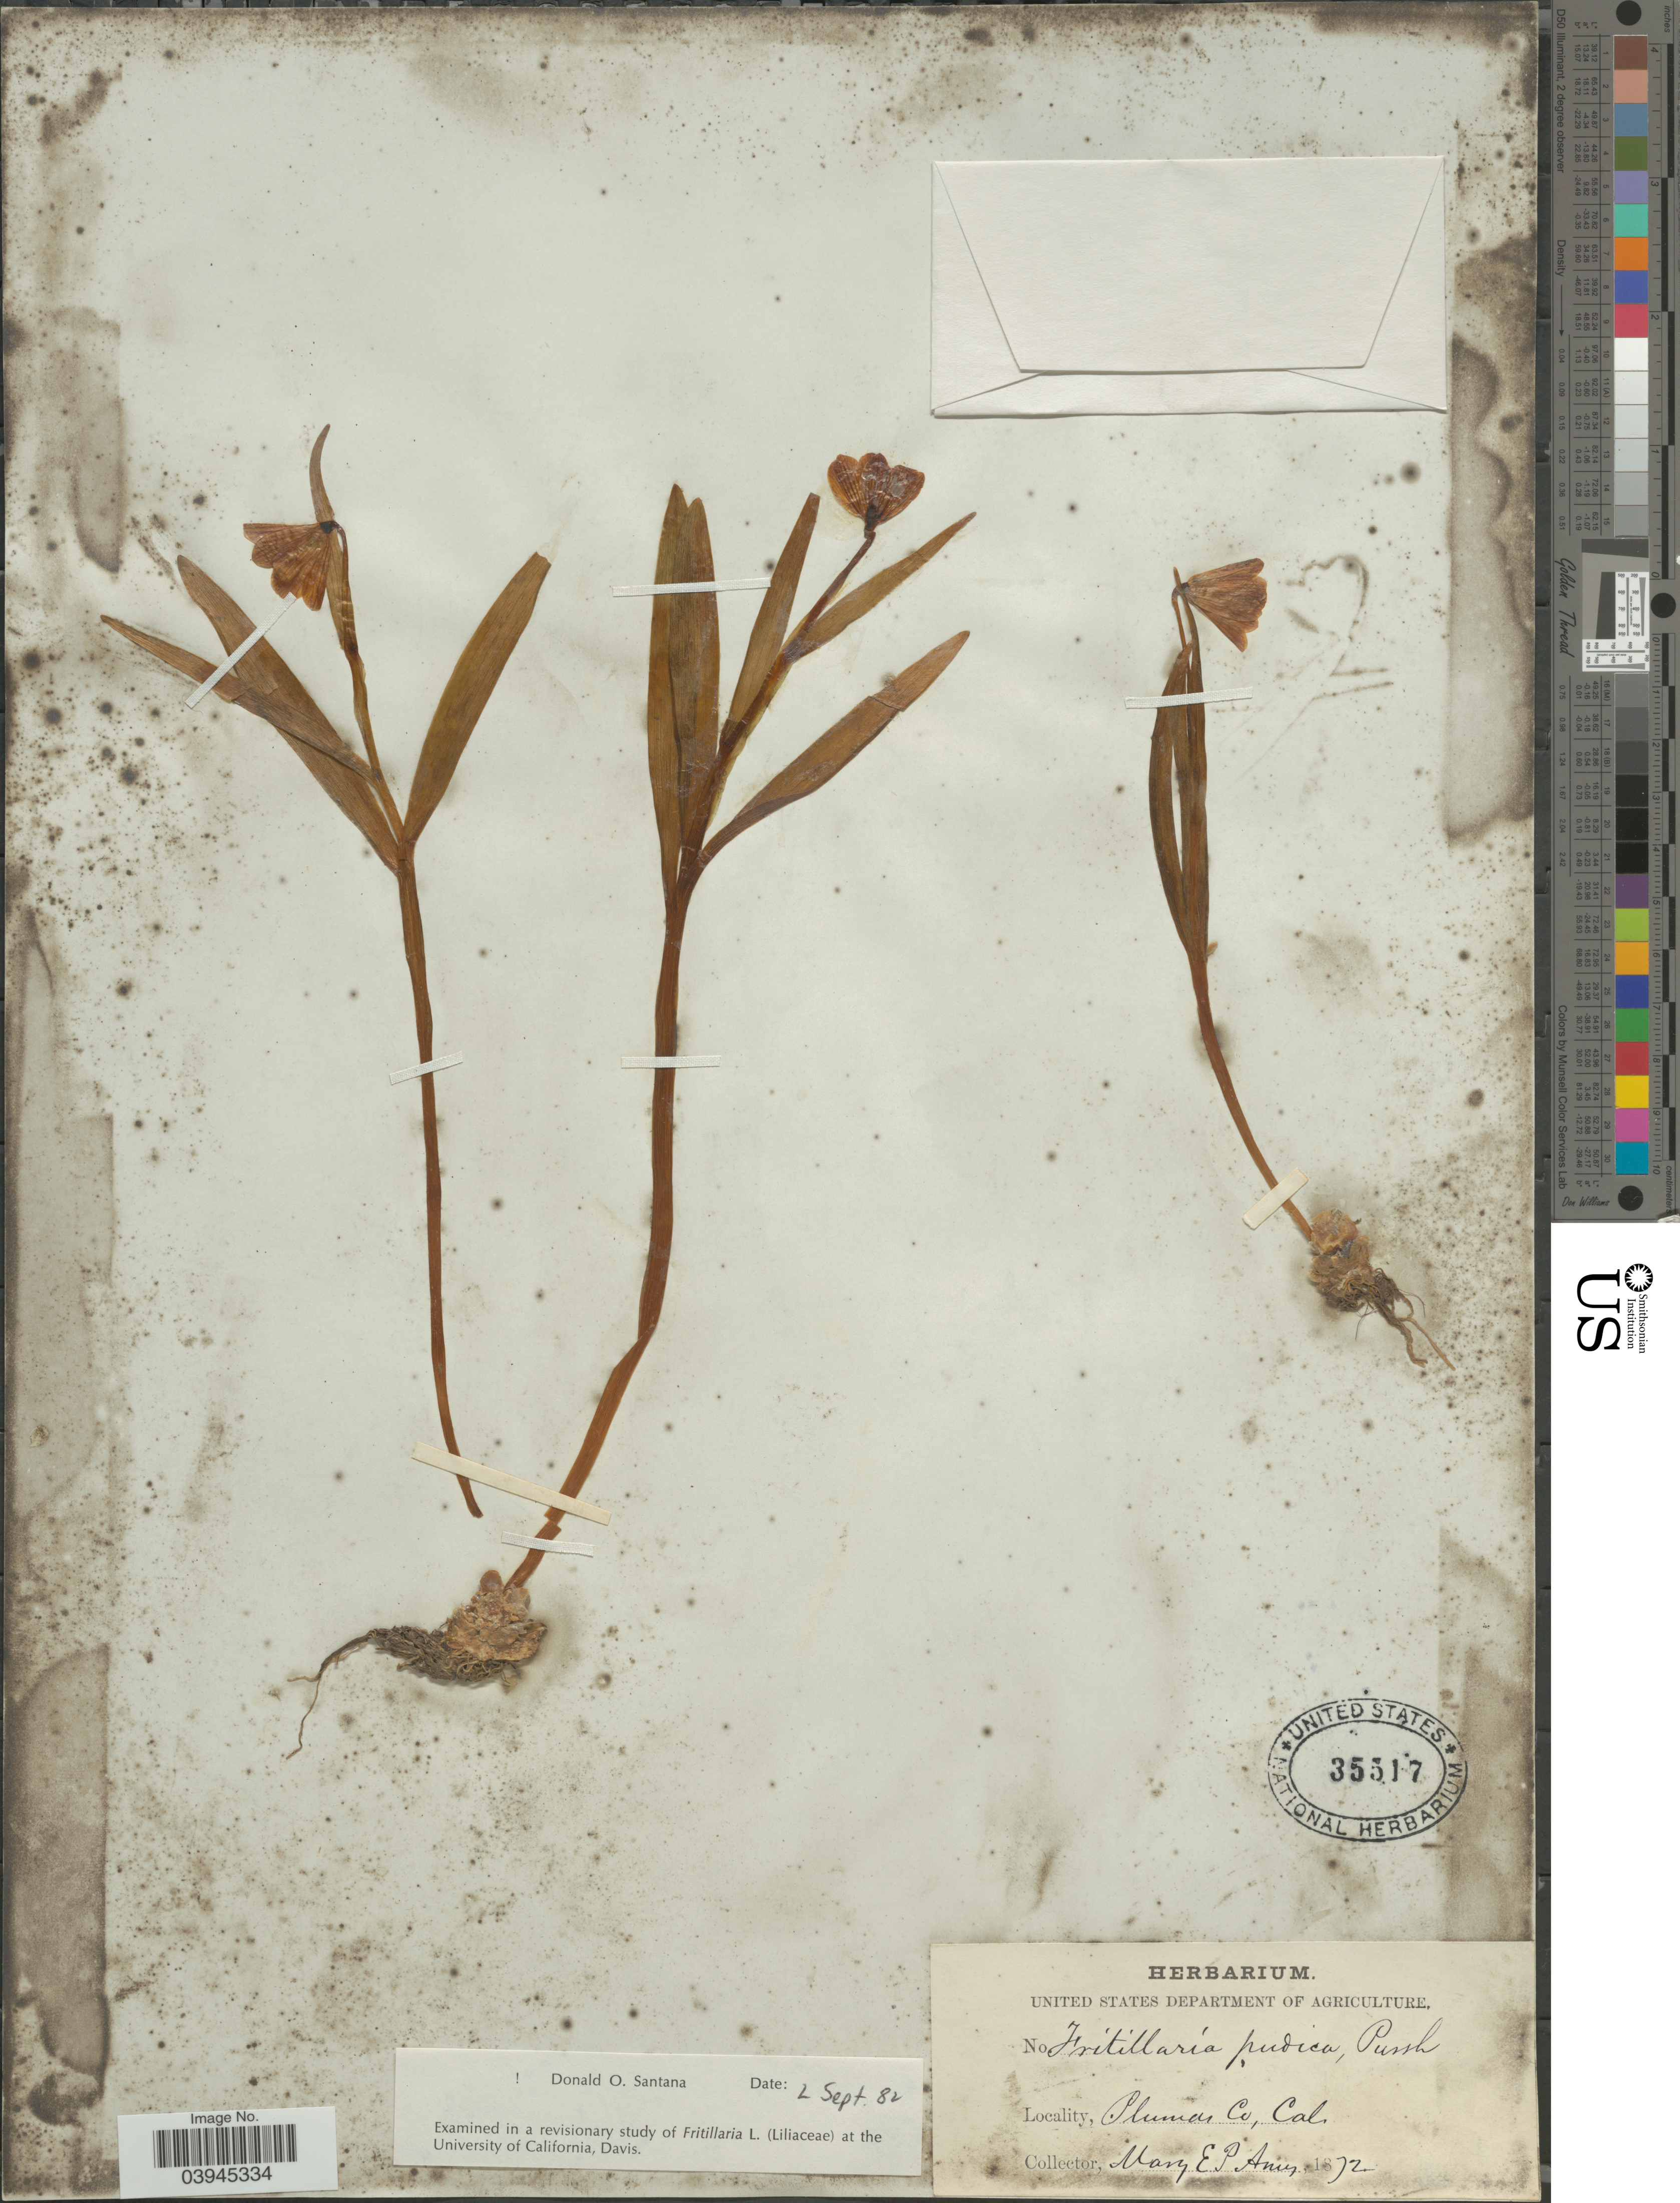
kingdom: Plantae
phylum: Tracheophyta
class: Liliopsida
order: Liliales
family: Liliaceae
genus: Fritillaria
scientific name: Fritillaria pudica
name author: (Pursh) Spreng.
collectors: M. E. P. Ames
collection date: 1872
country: United States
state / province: California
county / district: Plumas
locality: Plumas Co.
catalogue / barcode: US 35517